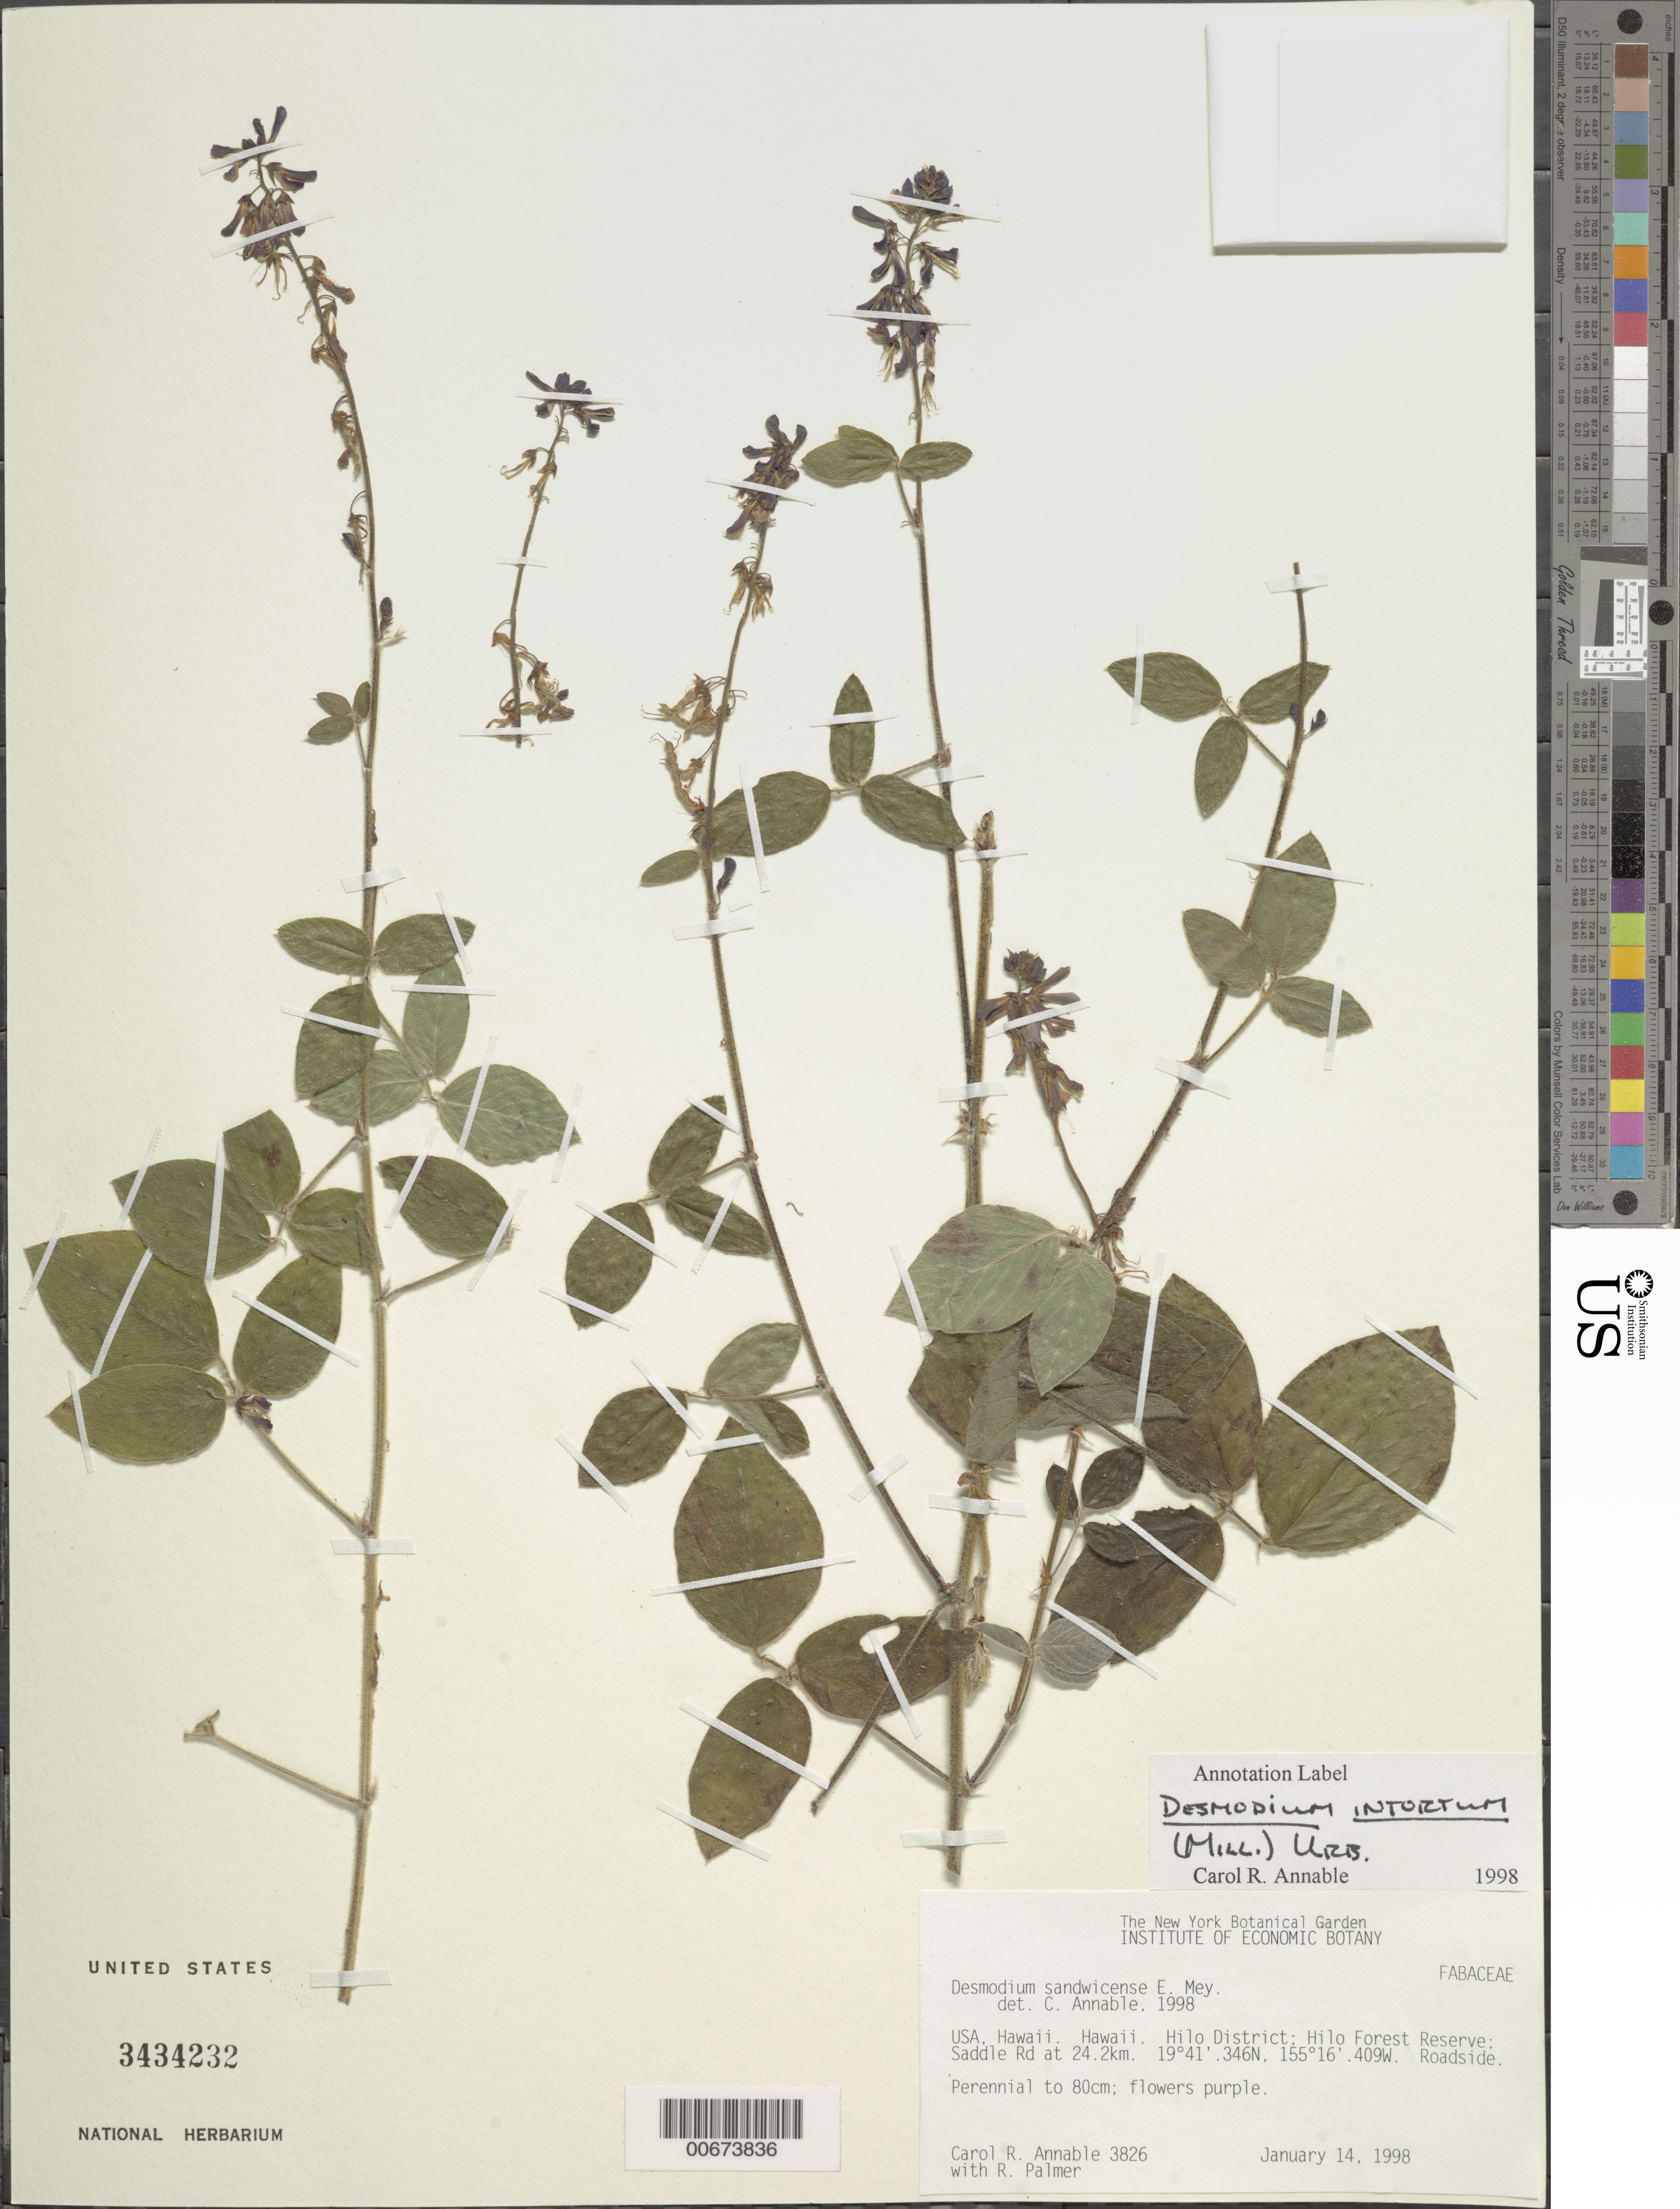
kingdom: Plantae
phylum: Tracheophyta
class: Magnoliopsida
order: Fabales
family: Fabaceae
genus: Desmodium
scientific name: Desmodium uncinatum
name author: (Jacq.) DC.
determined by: Wagner, W. L., (BOT), Smithsonian Institution - National Museum of Natural History (UNITED STATES)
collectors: C. R. Annable & R. Palmer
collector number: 3826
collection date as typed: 14 Jan 1998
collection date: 1998-01-14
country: United States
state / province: Hawaii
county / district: Hawaii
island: Hawaii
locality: Hilo District, Hilo Forest Reserve, Saddle Rd at 24.2 km.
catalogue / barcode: US 3434232